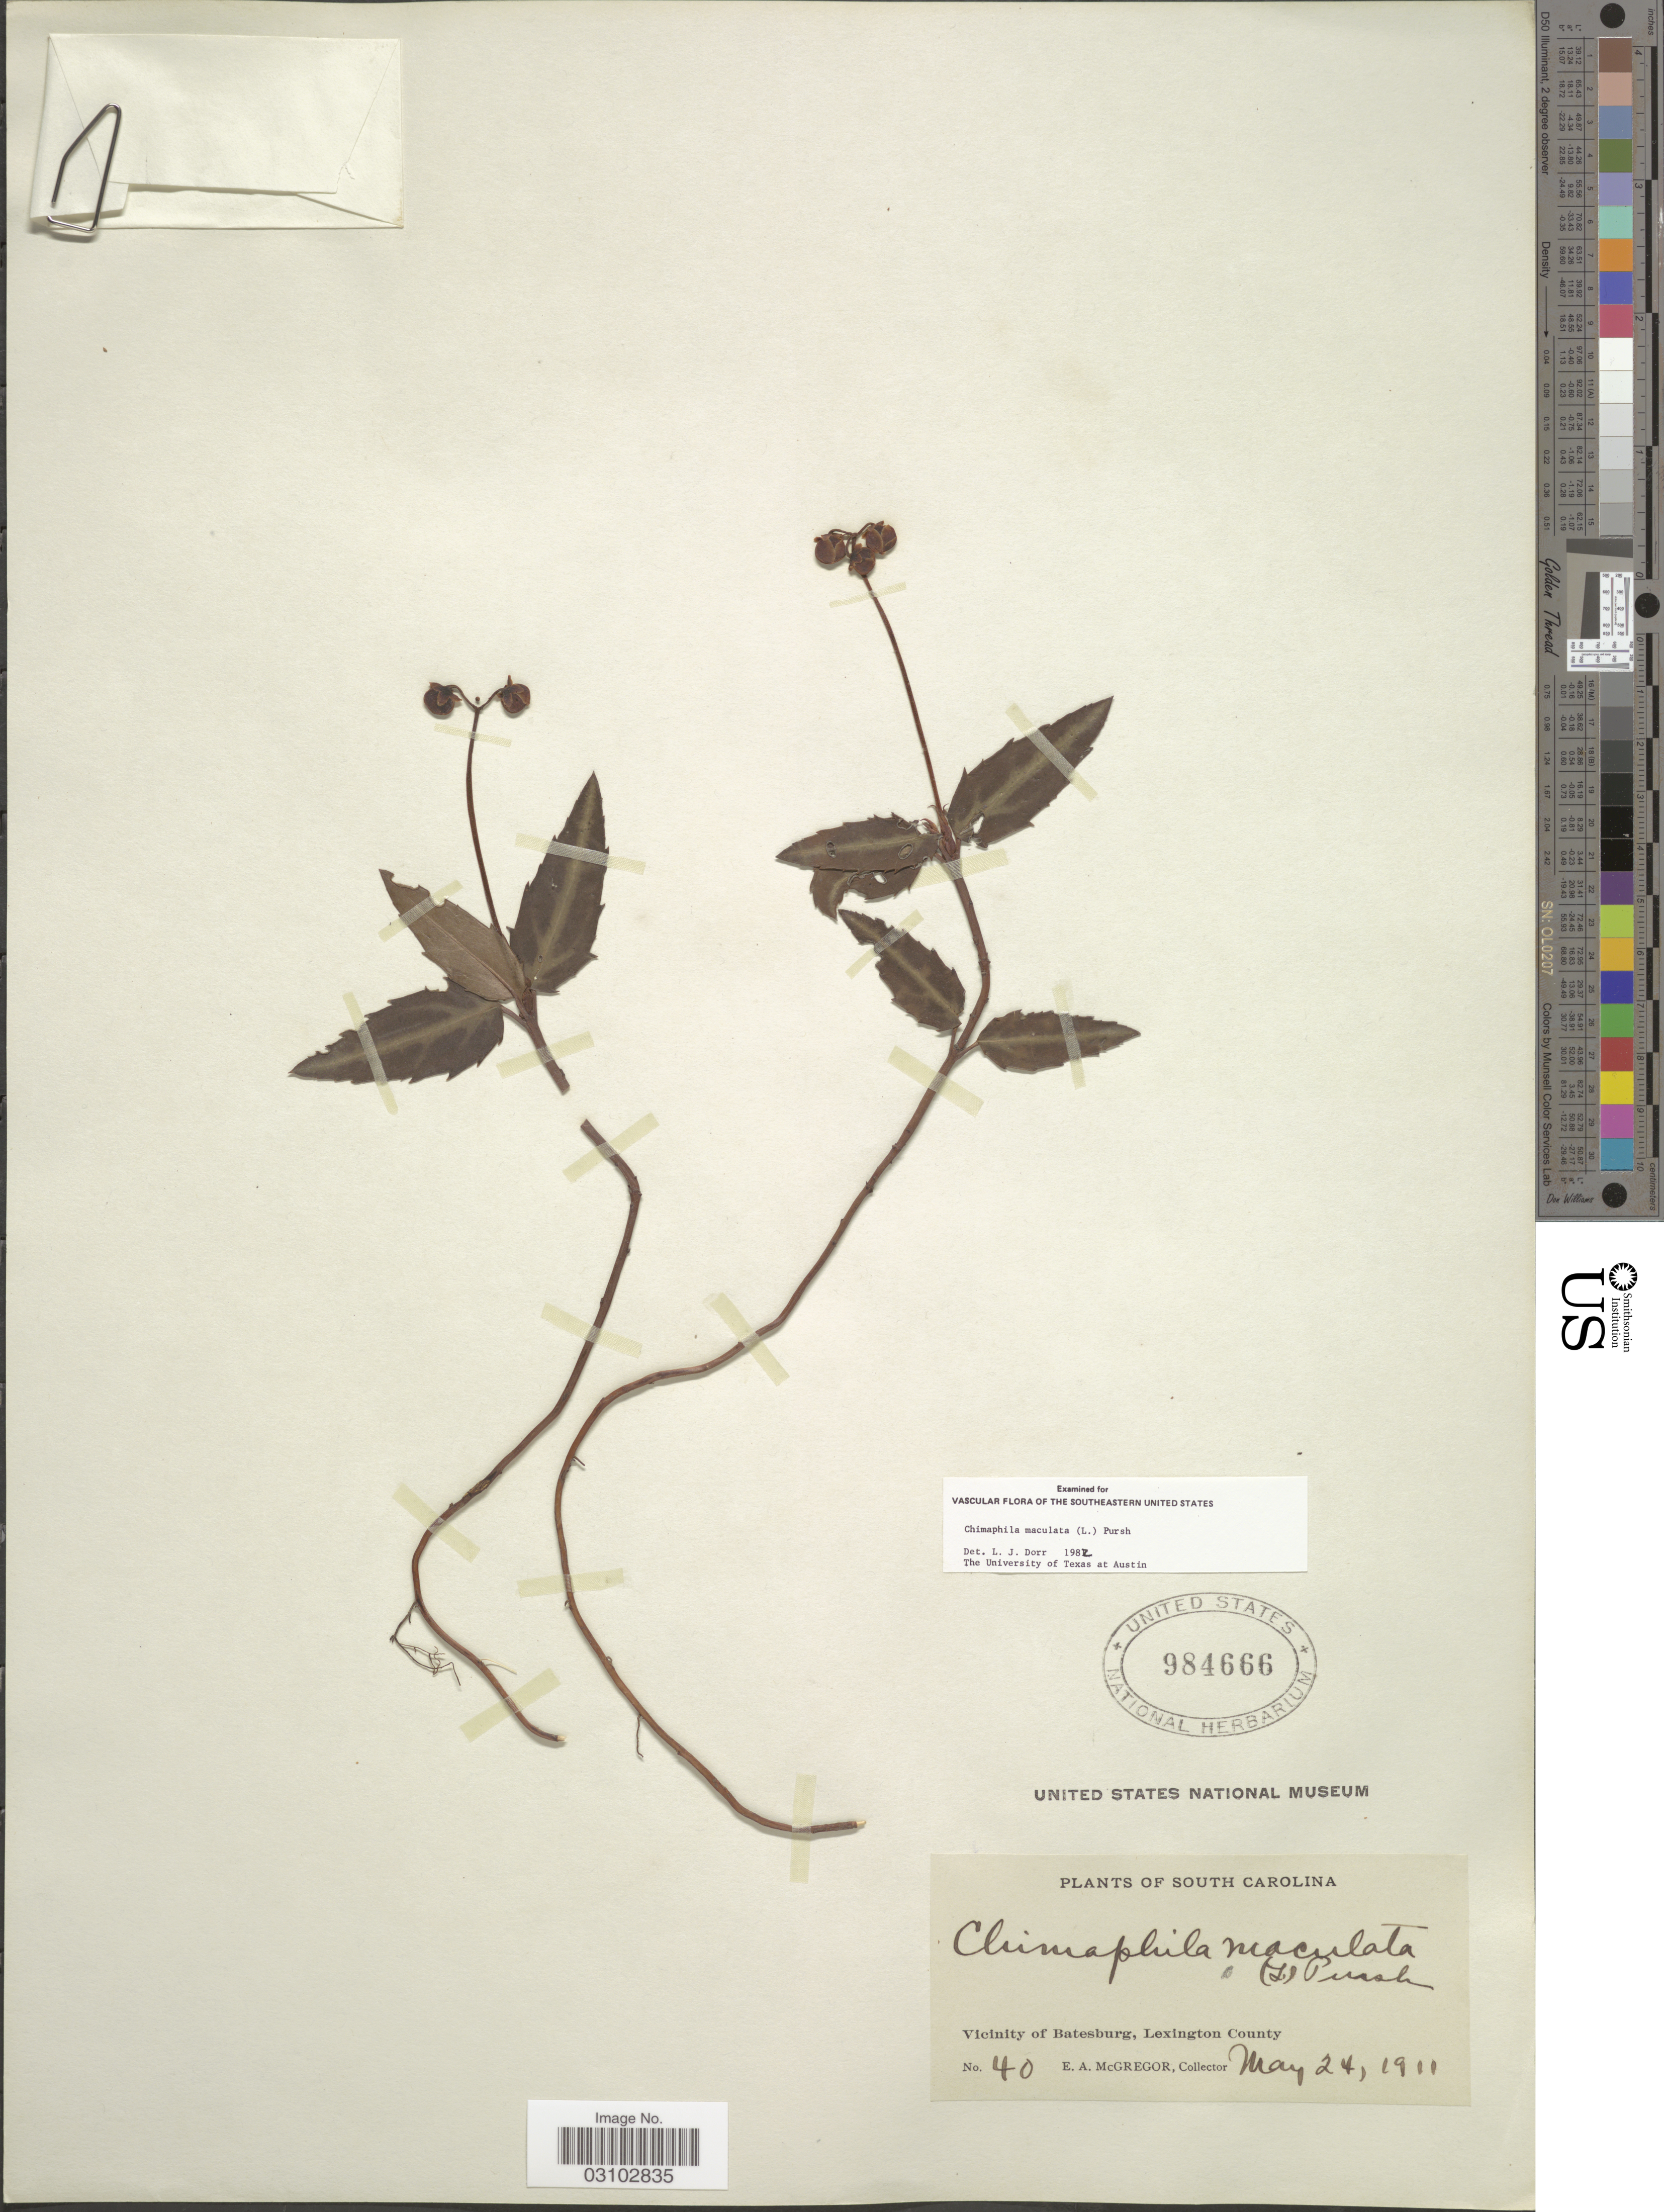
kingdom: Plantae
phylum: Tracheophyta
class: Magnoliopsida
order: Ericales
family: Ericaceae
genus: Chimaphila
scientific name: Chimaphila maculata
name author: (L.) Pursh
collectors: E. A. McGregor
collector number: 40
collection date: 1911-05-24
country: United States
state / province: South Carolina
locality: Vicinity of Batesburg, Lexington County.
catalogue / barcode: US 984666